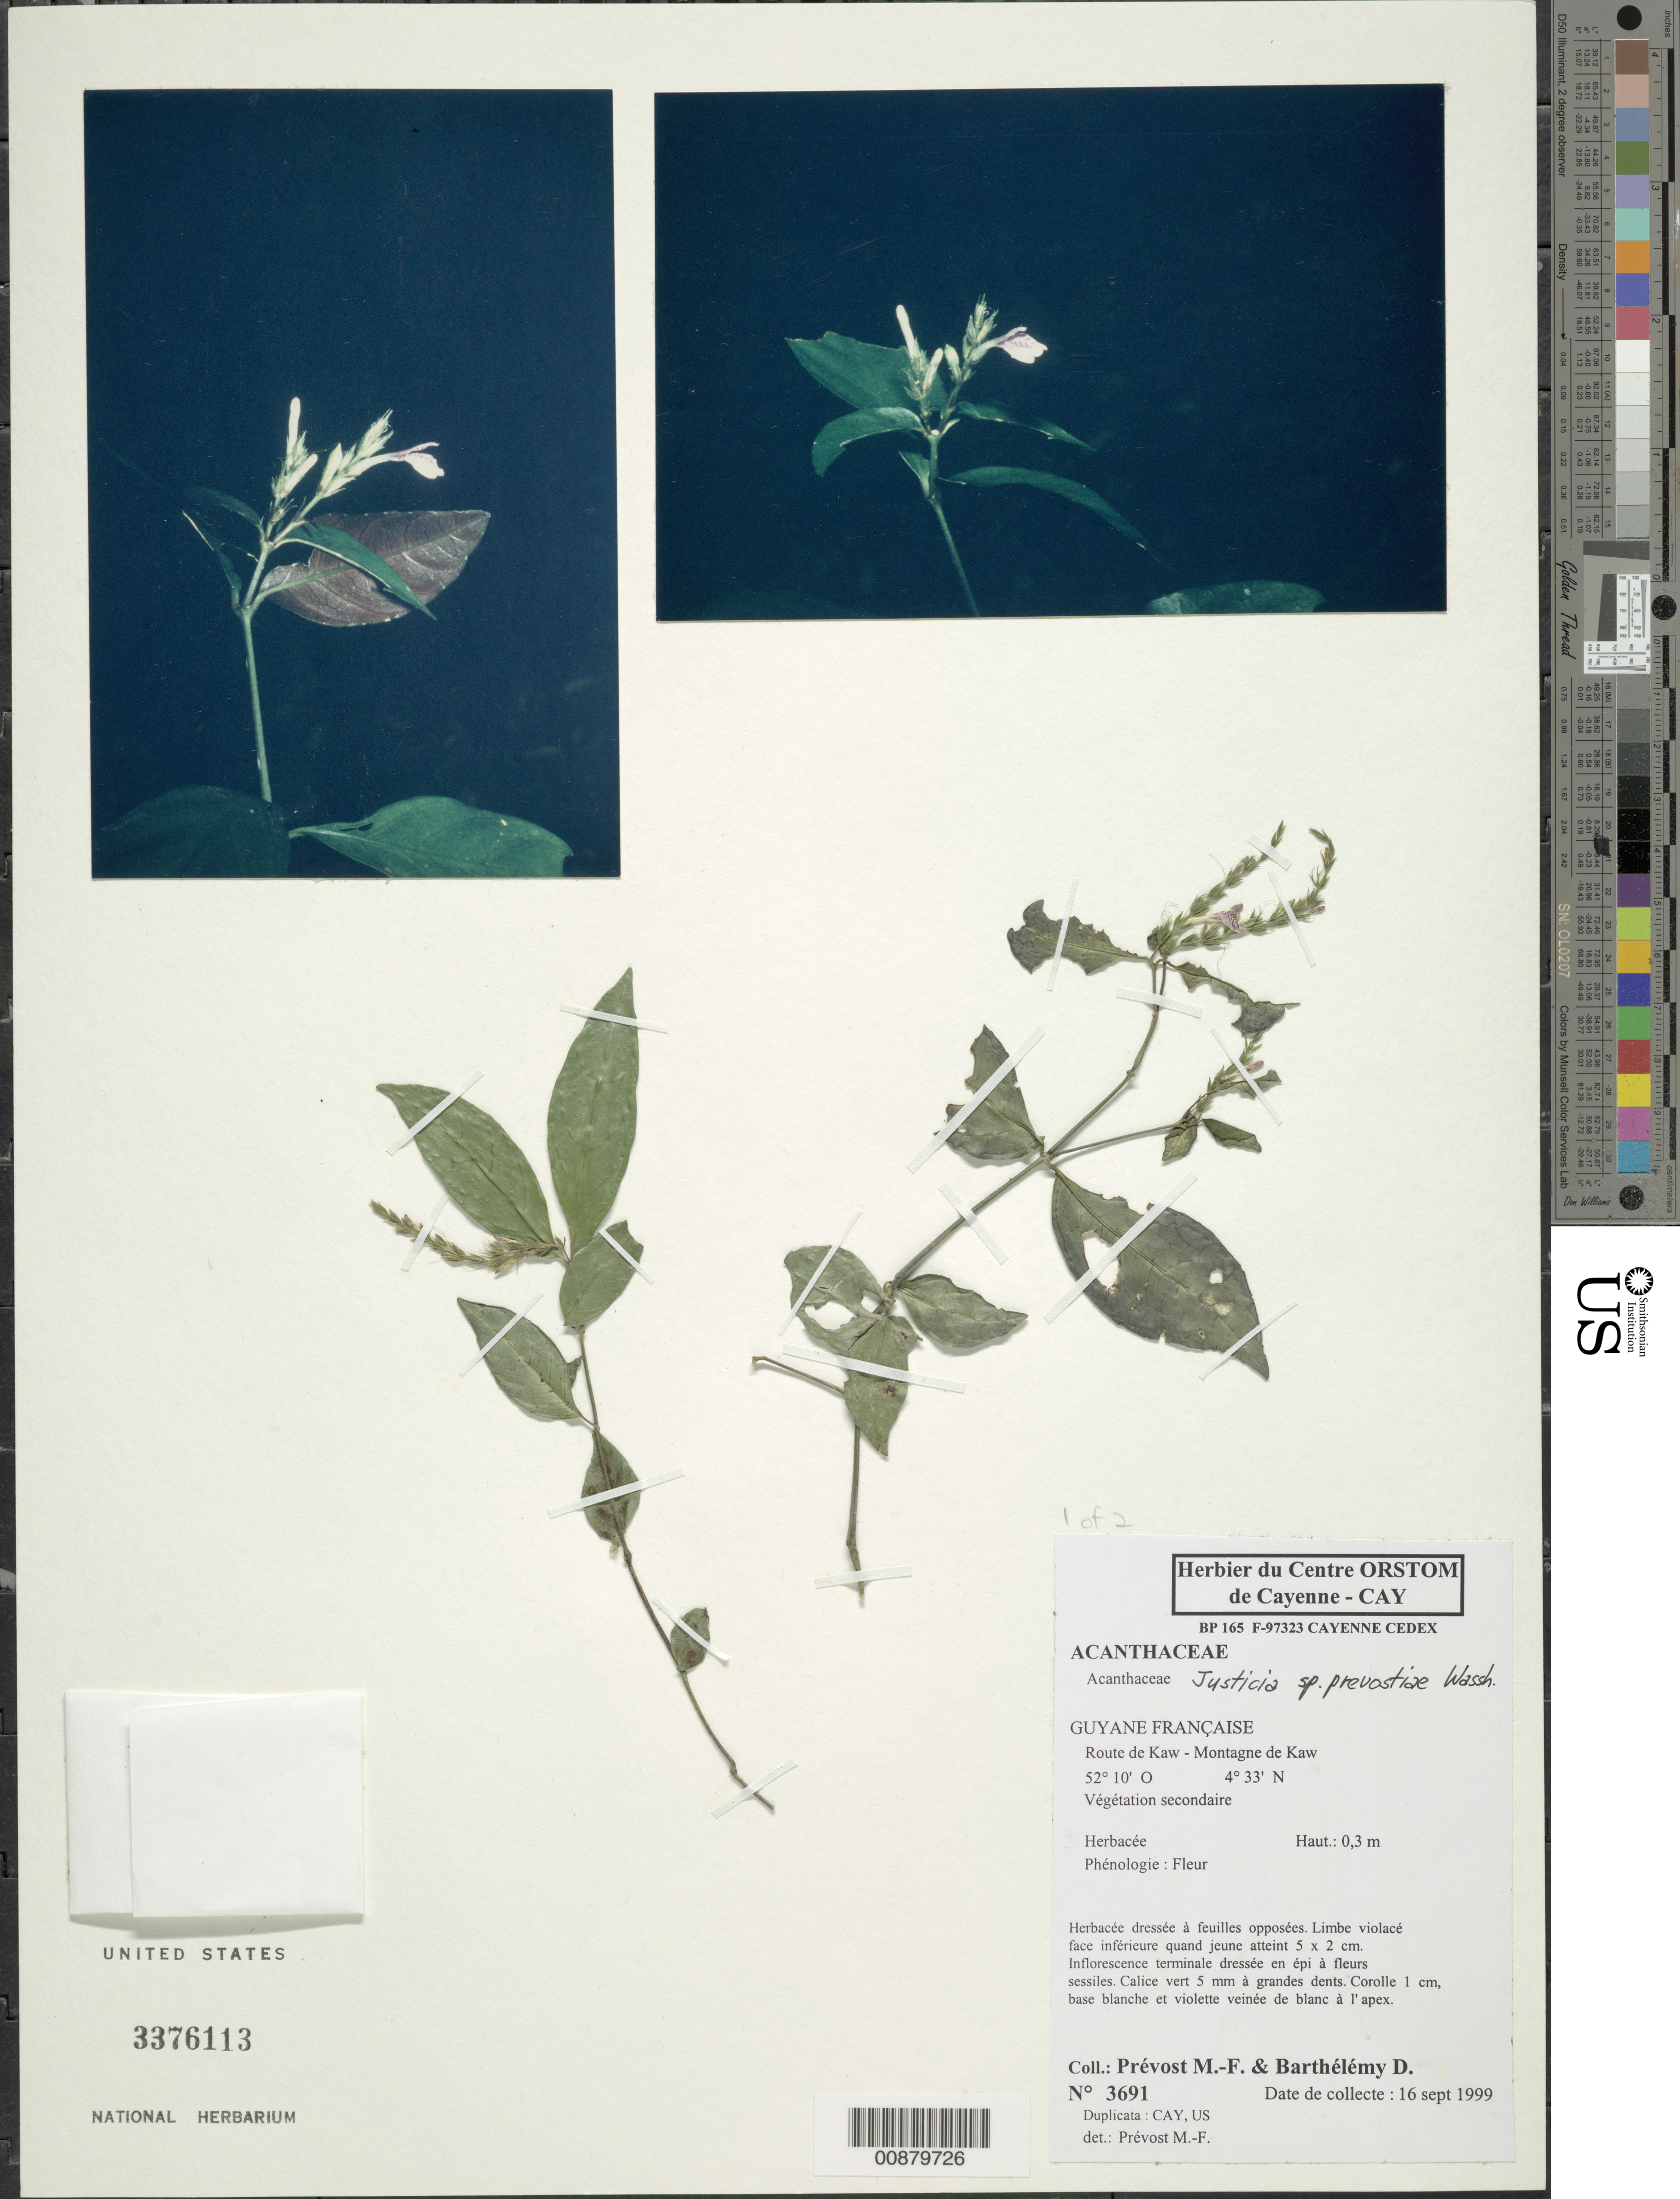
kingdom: Plantae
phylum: Tracheophyta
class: Magnoliopsida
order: Lamiales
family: Acanthaceae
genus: Justicia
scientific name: Justicia prevostiae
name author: Wassh.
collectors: M.-F. Prévost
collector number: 3691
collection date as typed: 16-Sep-99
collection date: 1999-09-16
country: French Guiana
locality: Route de Kaw, Montagne de Kaw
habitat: Vegetación secondaire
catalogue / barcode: US 3376113